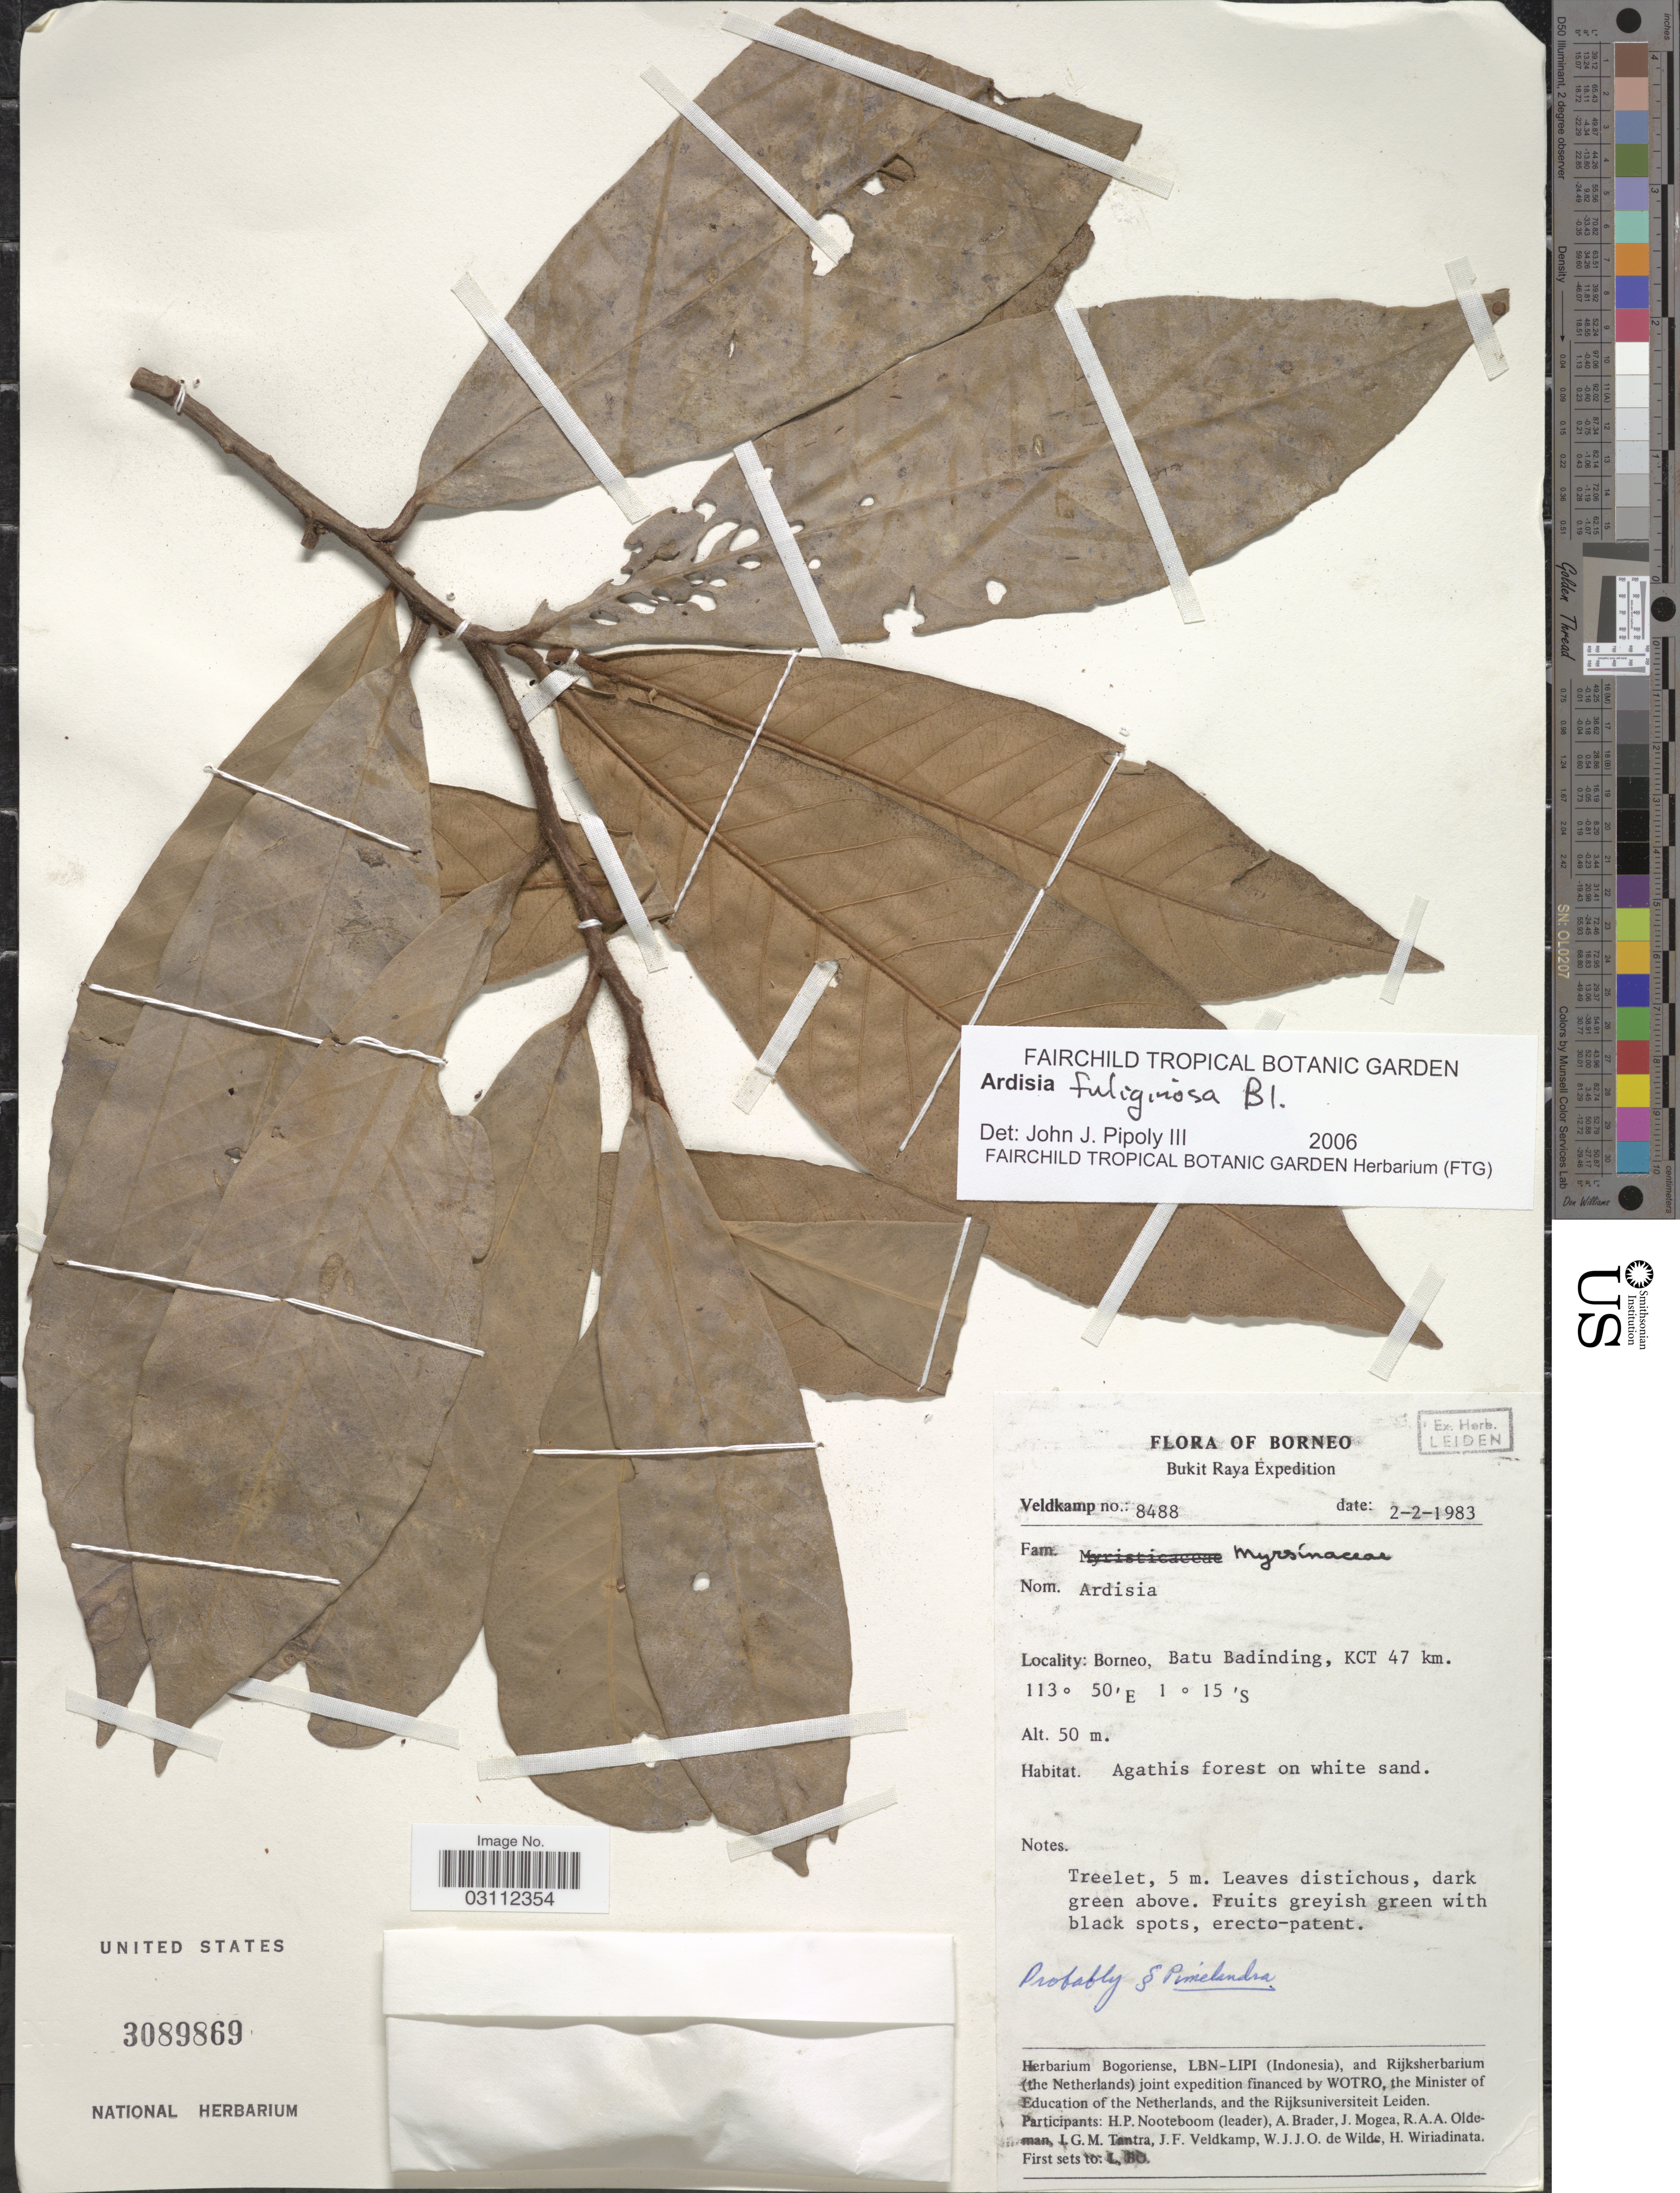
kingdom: Plantae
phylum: Tracheophyta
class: Magnoliopsida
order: Ericales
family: Primulaceae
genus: Ardisia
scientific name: Ardisia fuliginosa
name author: Blume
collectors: -. Veldkamp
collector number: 8488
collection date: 1983-02-02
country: Indonesia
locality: Borneo. Bukit Raya. Batu Badinging, KCT 47 km.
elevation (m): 50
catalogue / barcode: US 3089869